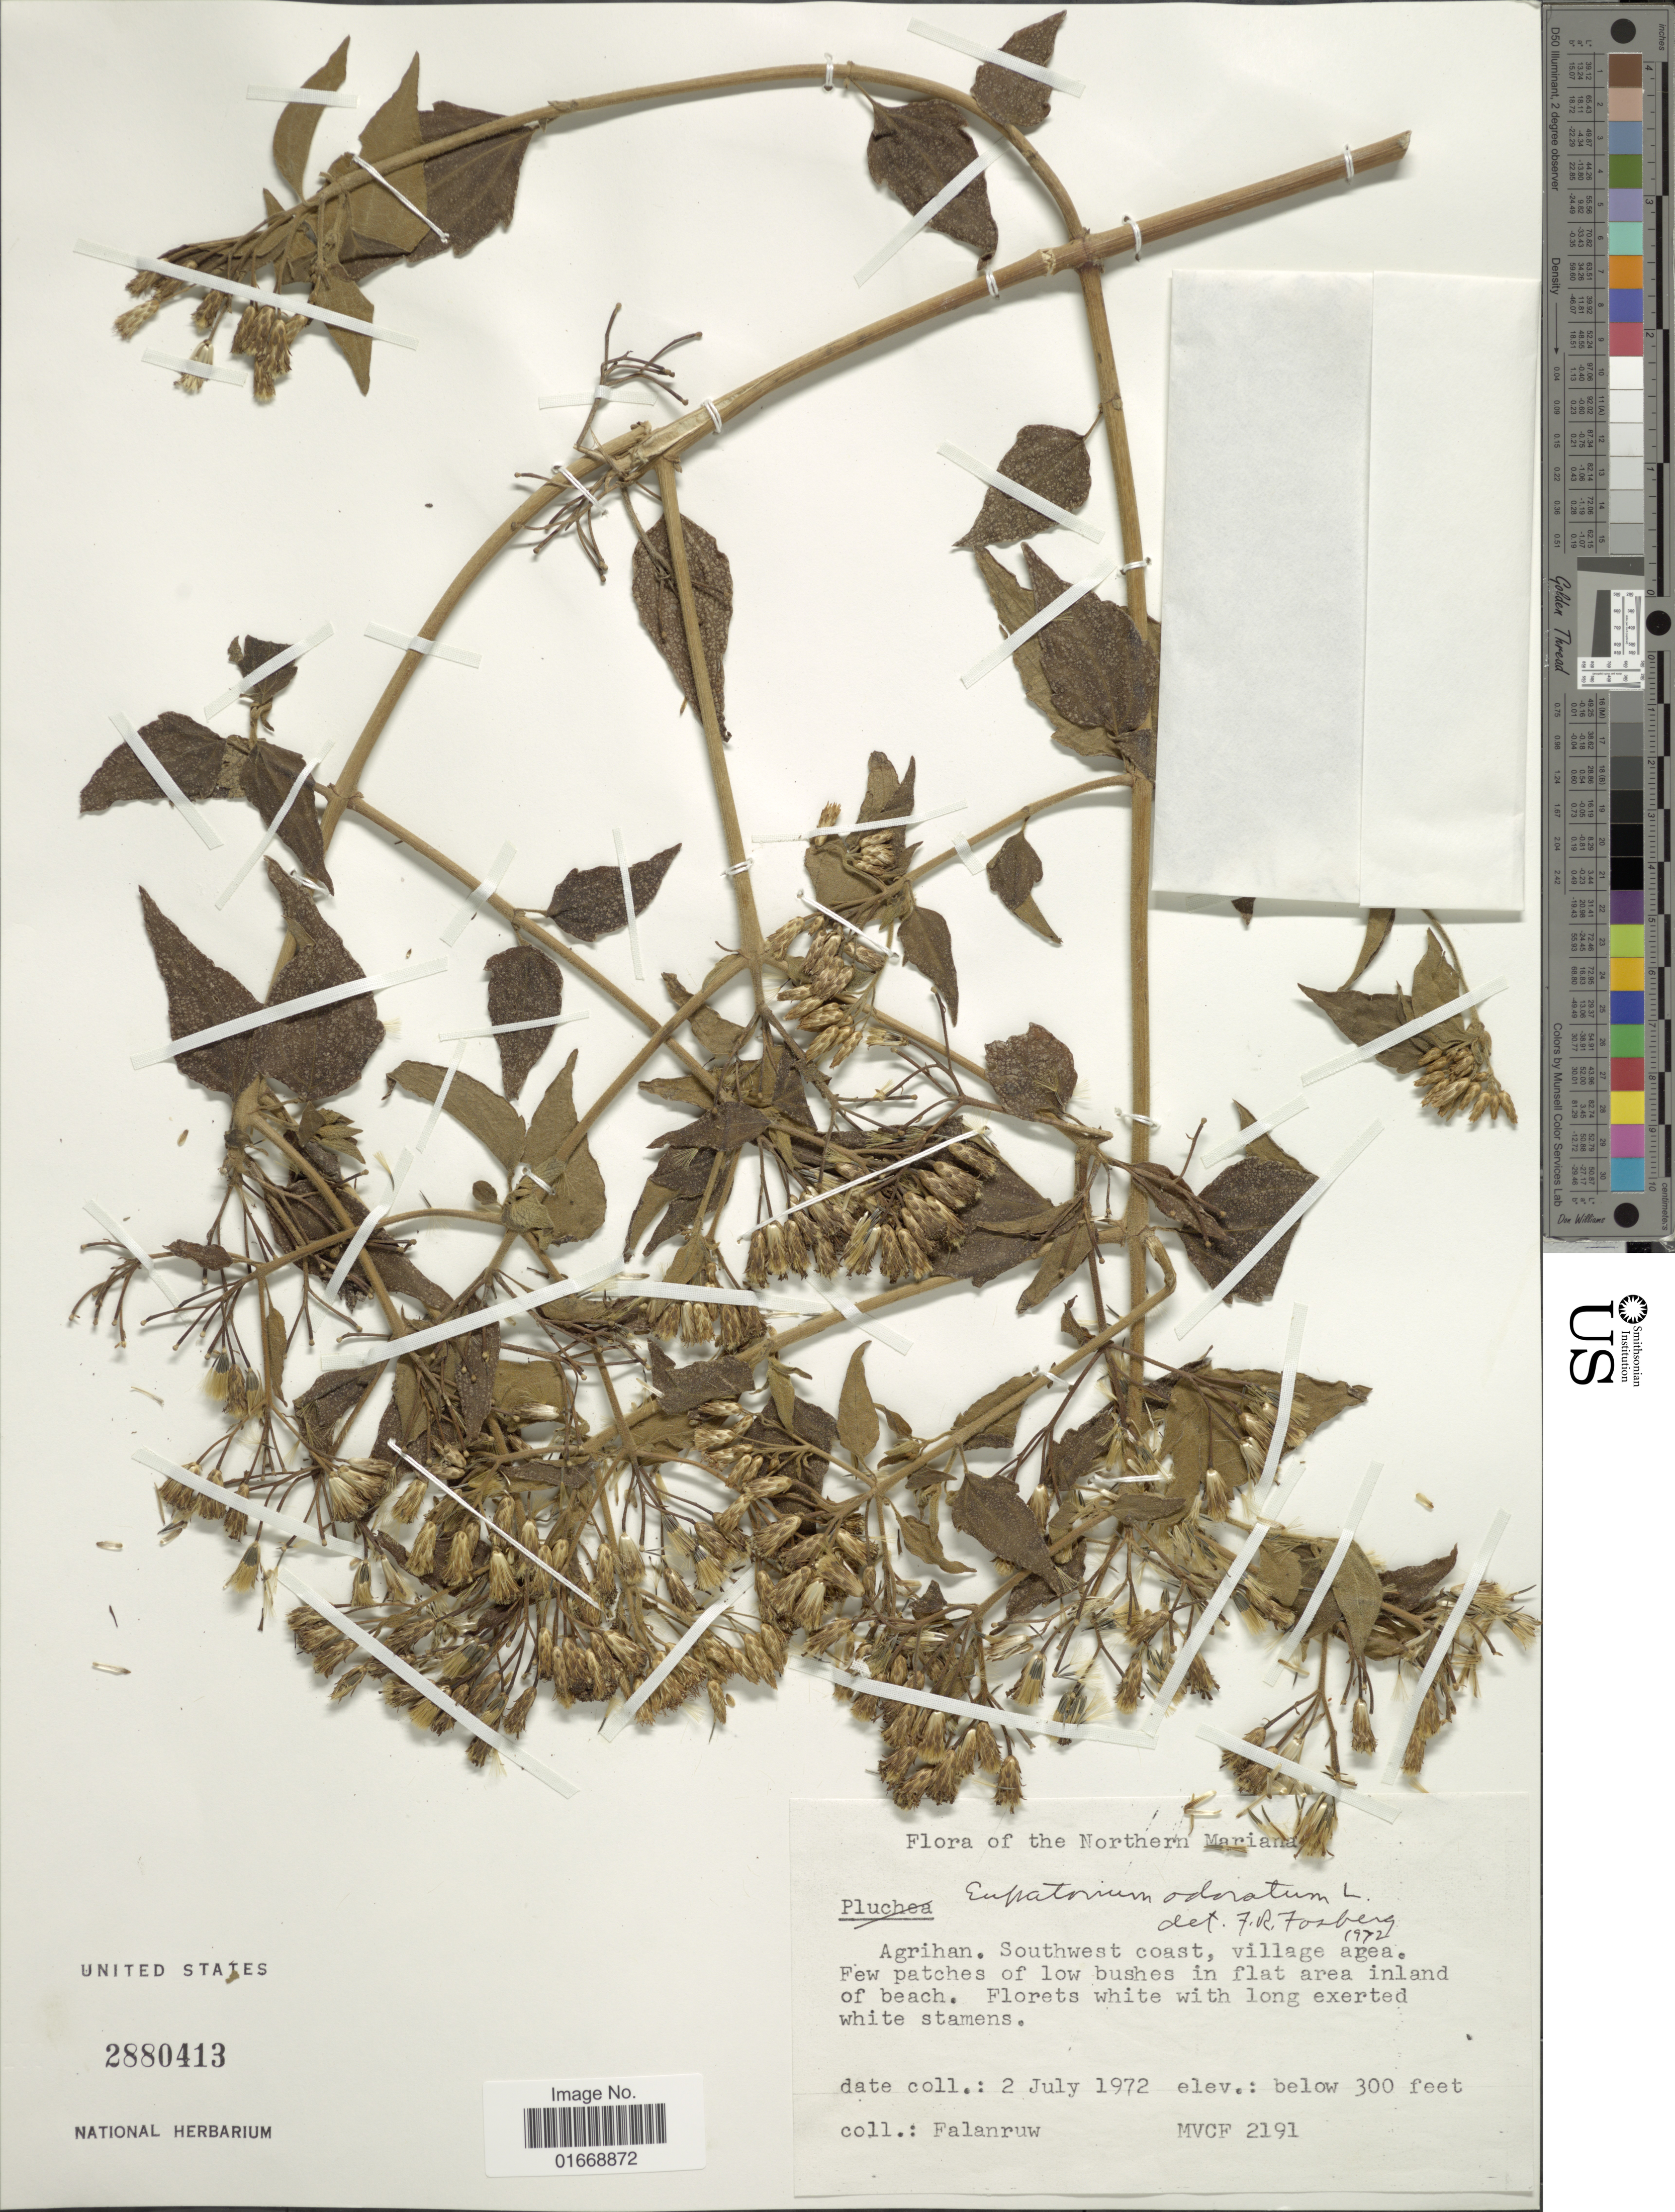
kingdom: Plantae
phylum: Tracheophyta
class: Magnoliopsida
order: Asterales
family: Asteraceae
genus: Chromolaena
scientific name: Chromolaena odorata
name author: (L.) R.M. King & H. Rob.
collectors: Falanruw, --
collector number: MVCF2191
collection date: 1972-07-02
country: Northern Mariana Islands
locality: Southwest coast, village area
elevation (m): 91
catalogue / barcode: US 2880413